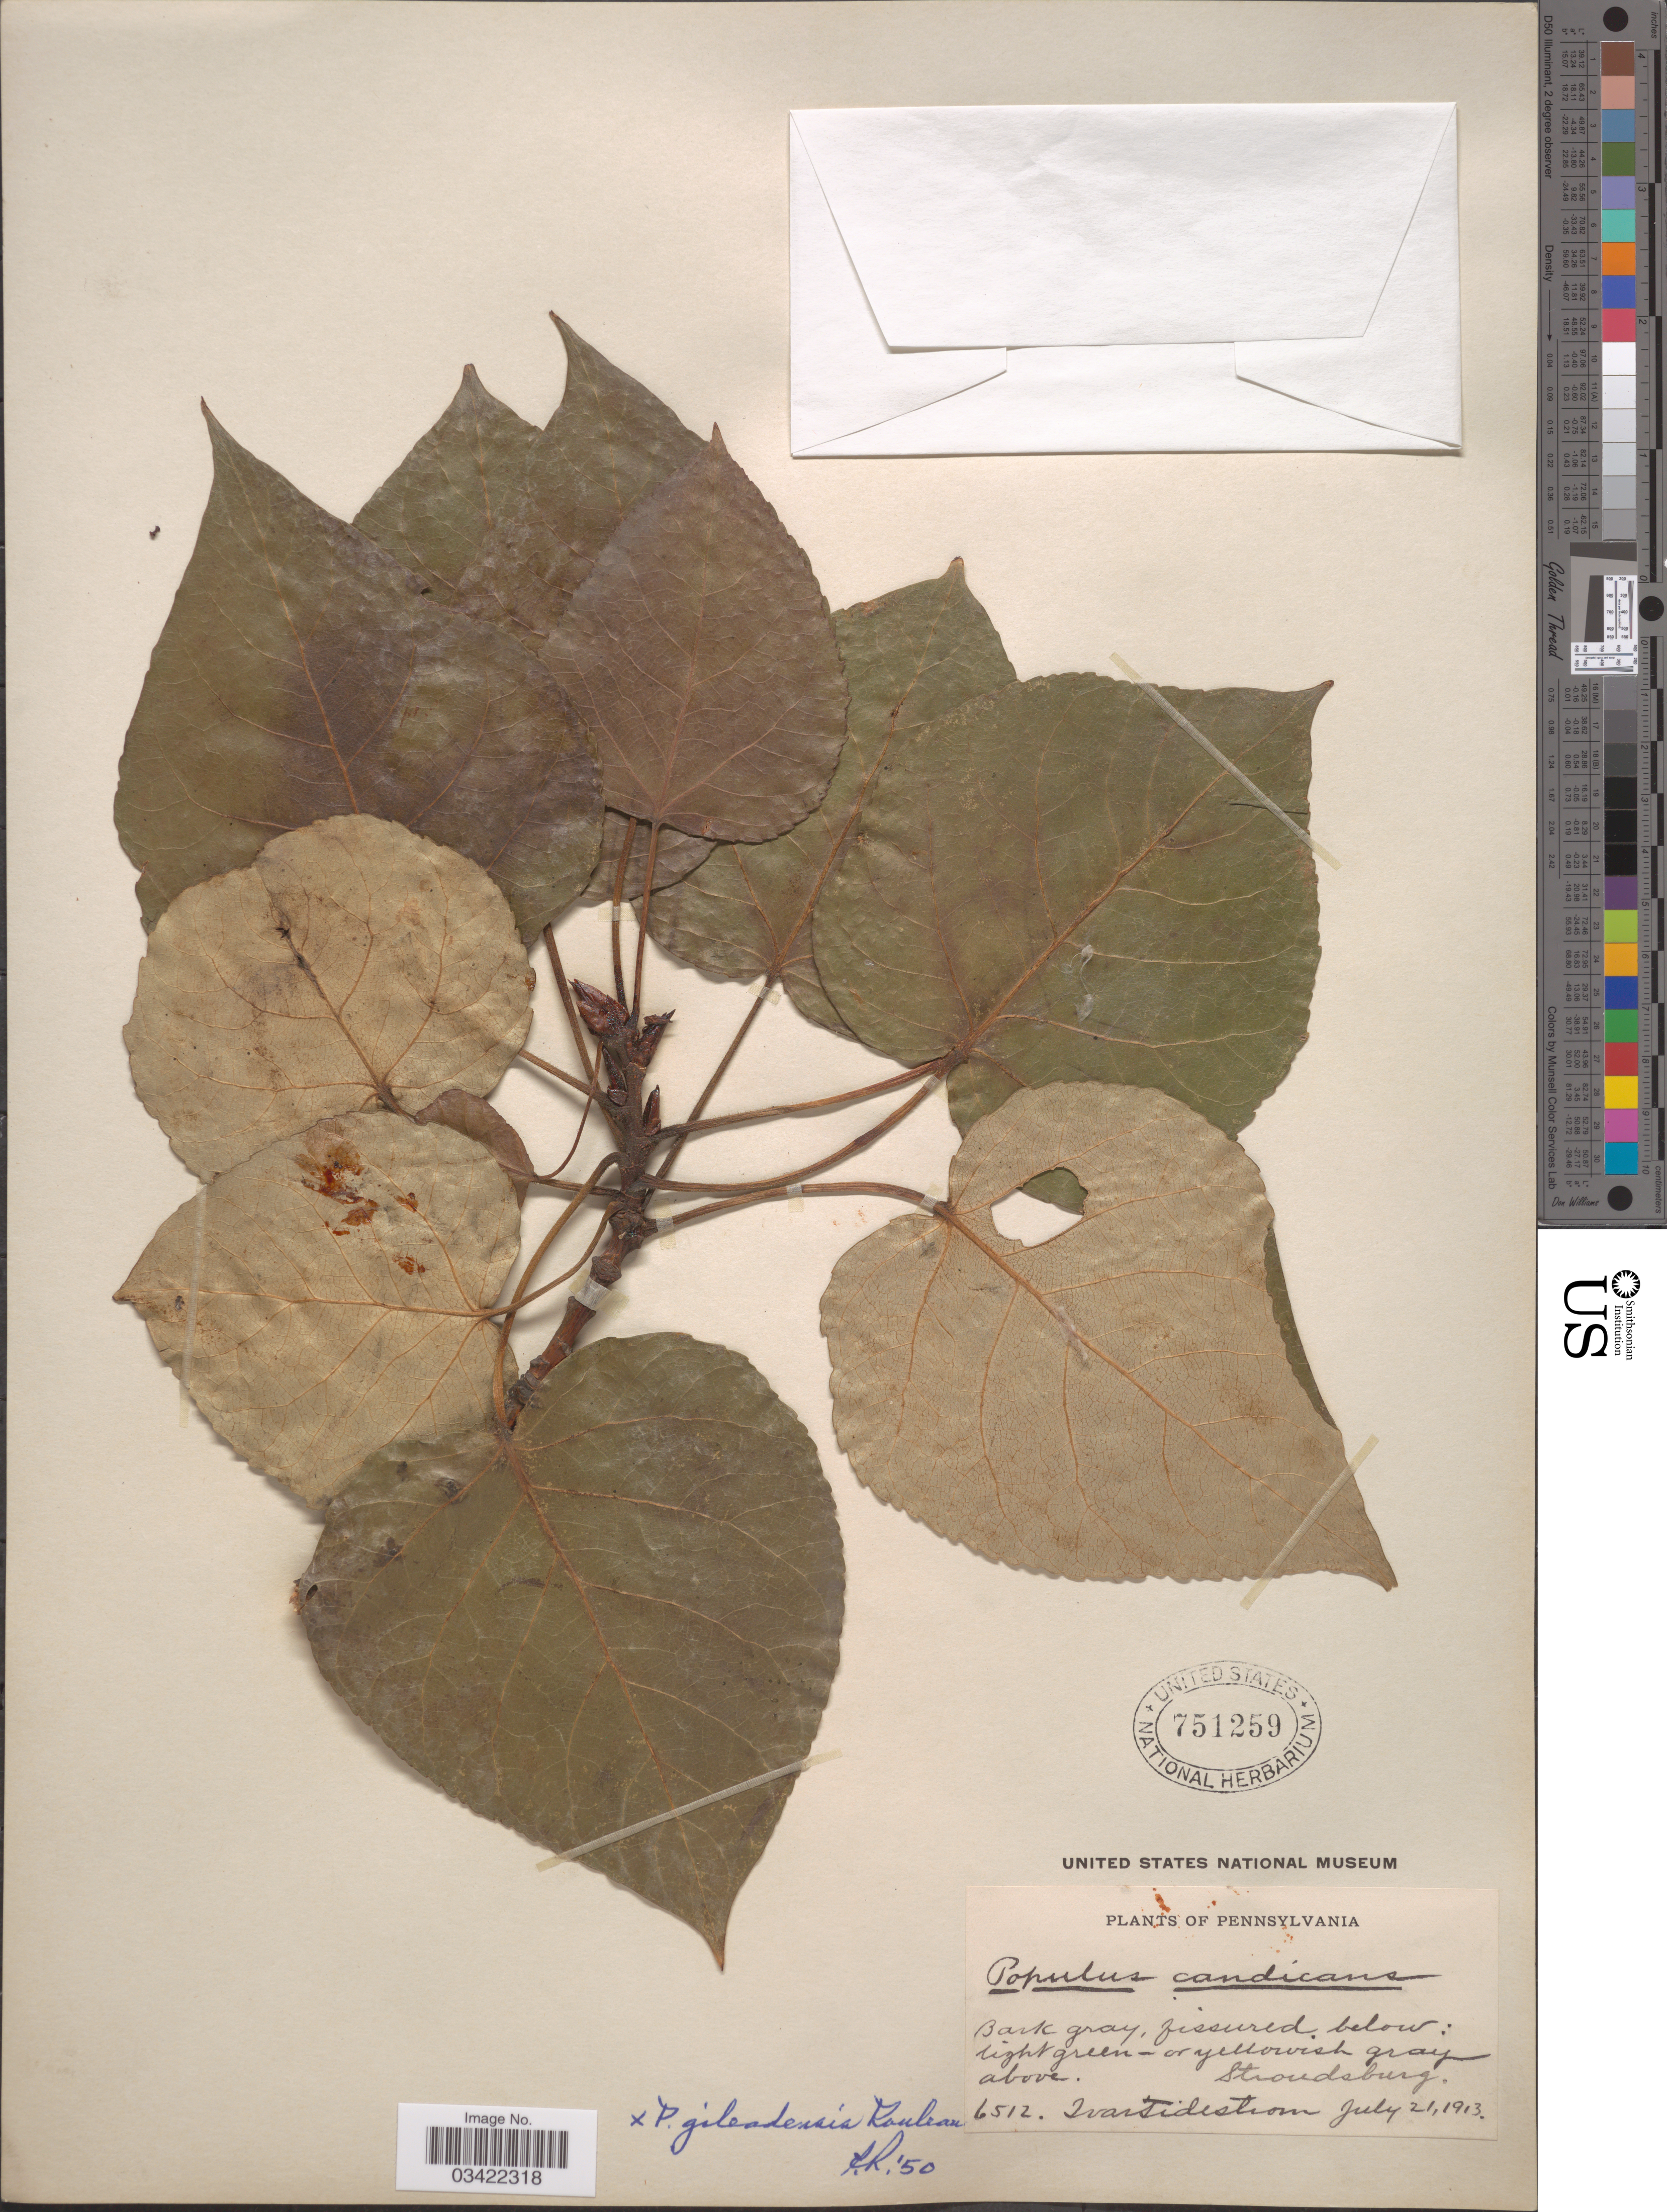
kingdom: Plantae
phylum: Tracheophyta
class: Magnoliopsida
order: Malpighiales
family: Salicaceae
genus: Populus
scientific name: Populus x jackii 'Balm of Gilead'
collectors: I. F. Tidestrom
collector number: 6512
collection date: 1913-07-21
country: United States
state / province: Pennsylvania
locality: Stroudsburg.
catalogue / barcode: US 751259